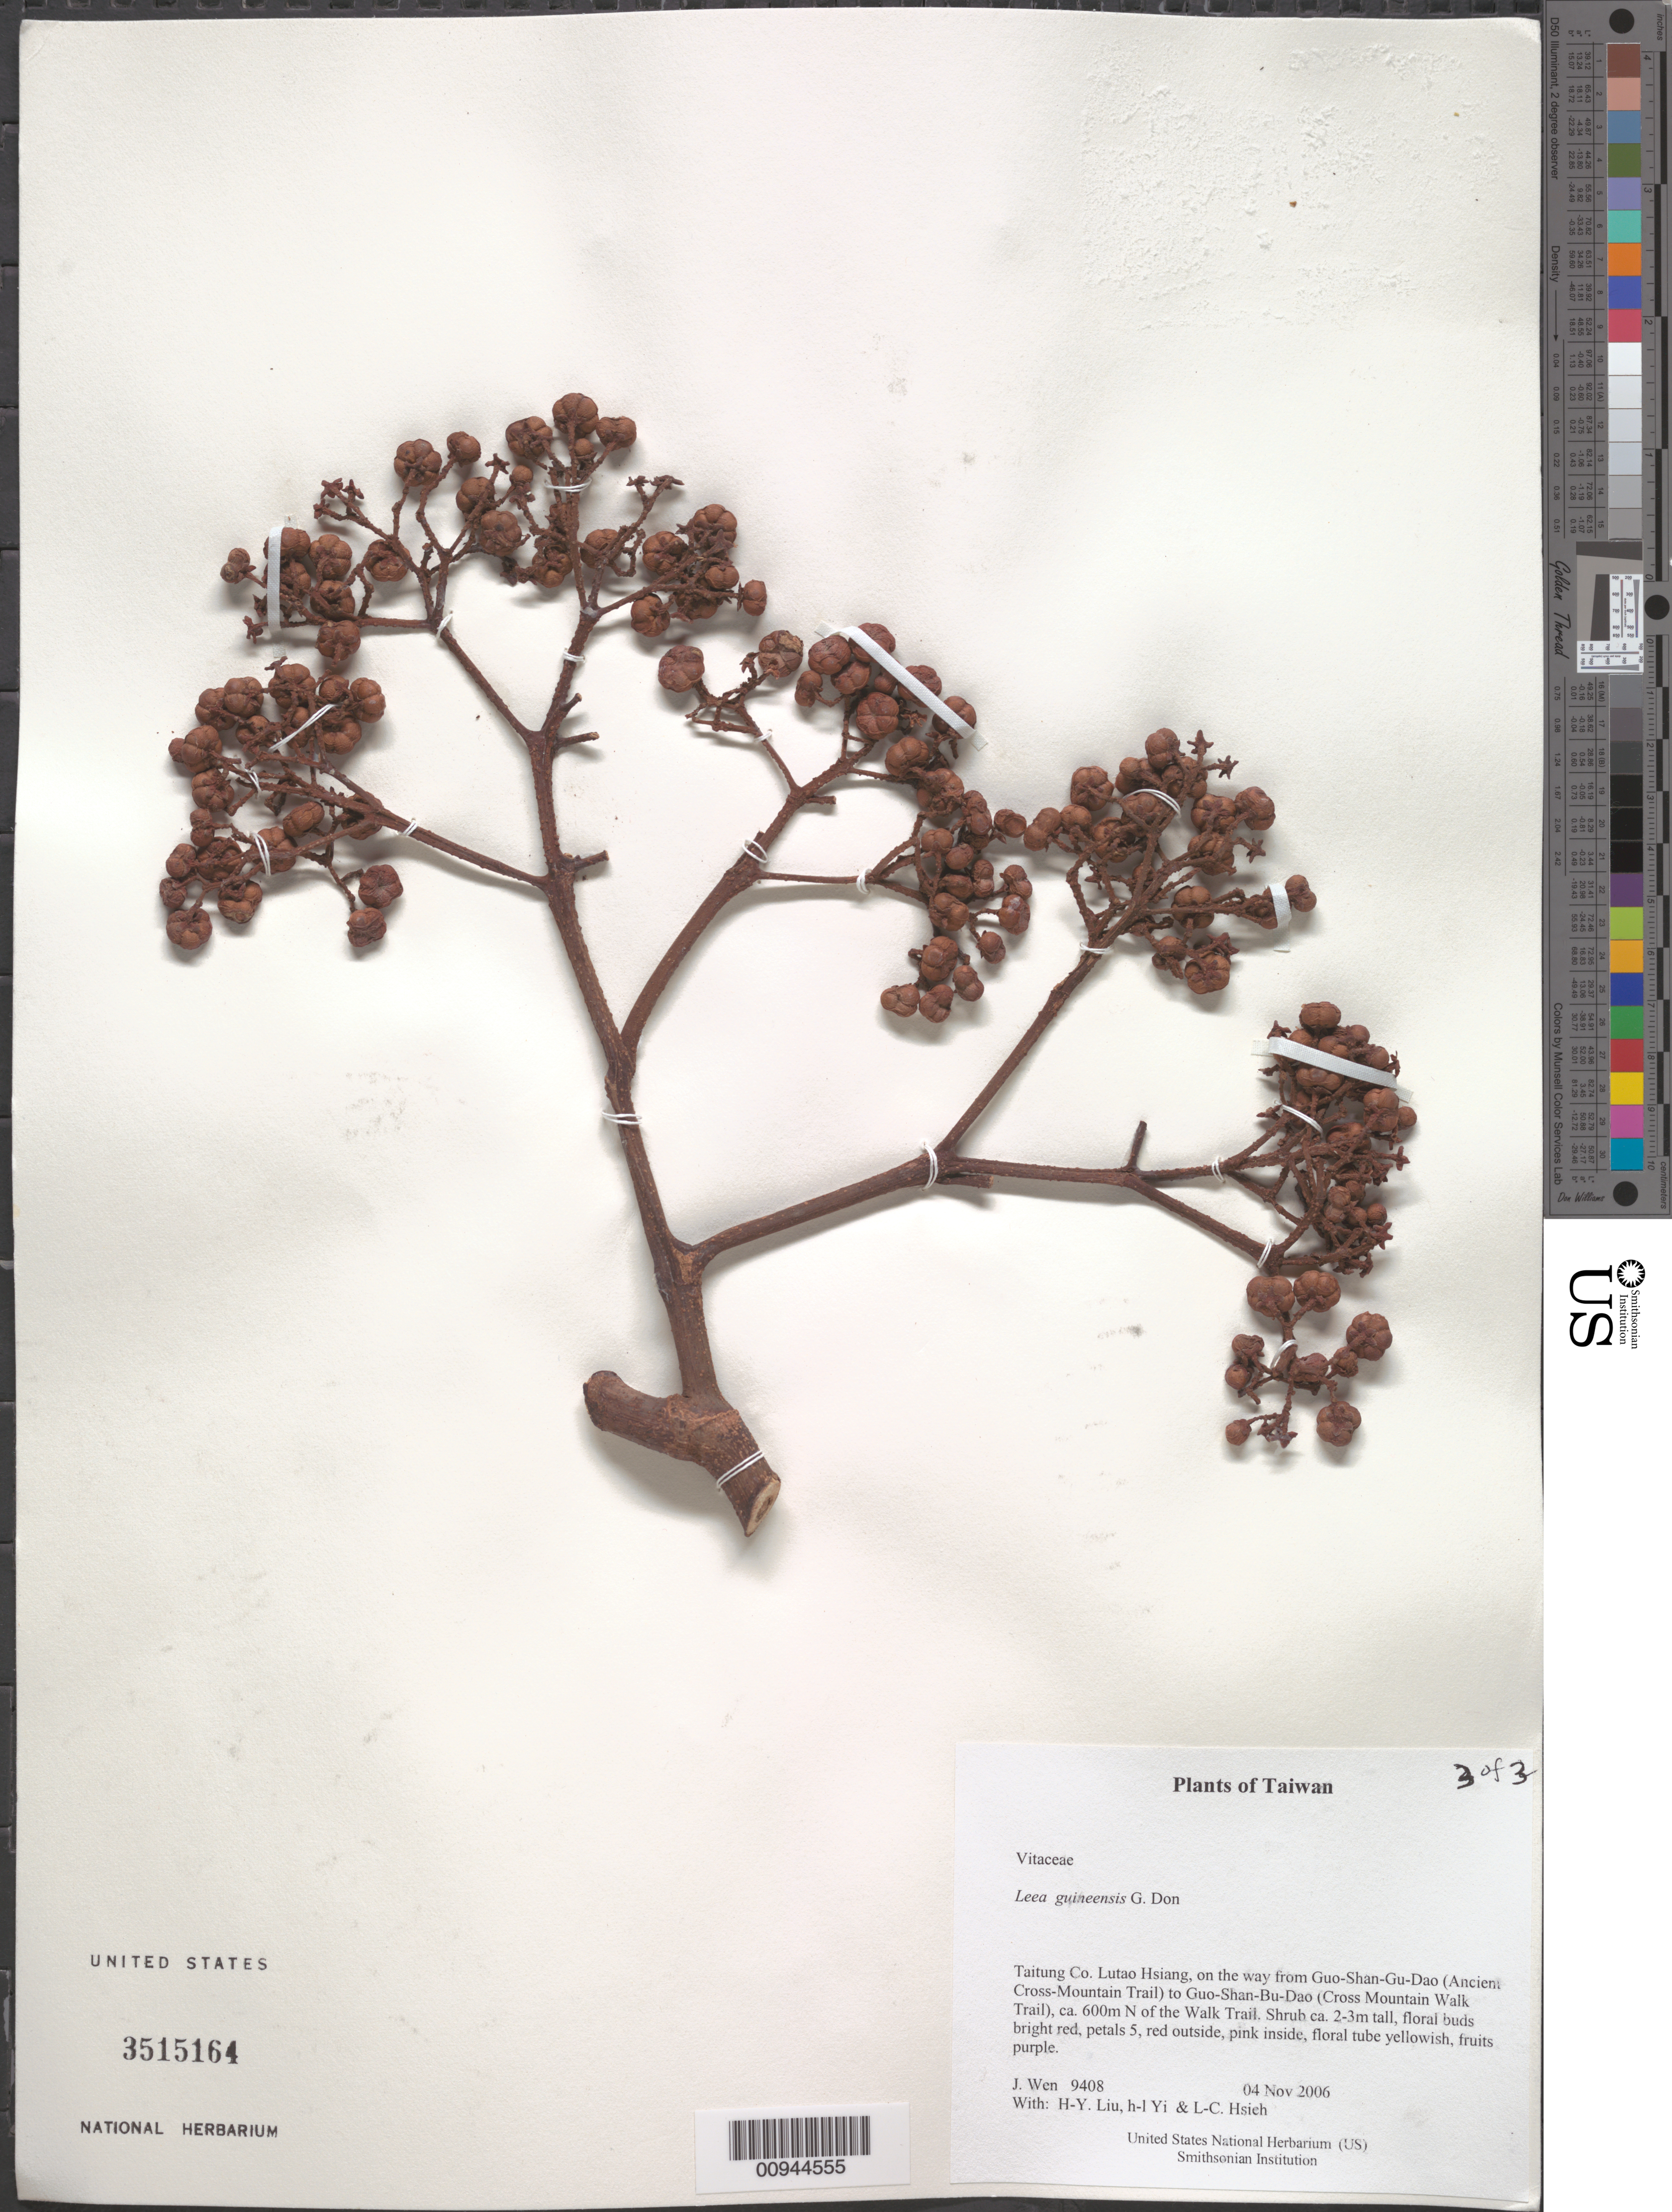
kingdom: Plantae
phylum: Tracheophyta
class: Magnoliopsida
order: Vitales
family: Vitaceae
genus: Leea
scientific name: Leea guineensis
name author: G. Don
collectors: J. Wen, H. Liu & L. Hsieh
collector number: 9408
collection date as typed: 04 Nov 2006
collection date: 2006-11-04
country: Taiwan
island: Taiwan [Formosa]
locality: Lutao Hsiang, on the way from Guo-Shan-Gu-Dao (Ancient Cross-Mountain Trail) to Guo-Shan-Bu-Dao (Cross Mountain Walk Trail), ca. 600m N of the Walk Trail.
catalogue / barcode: US 3515164